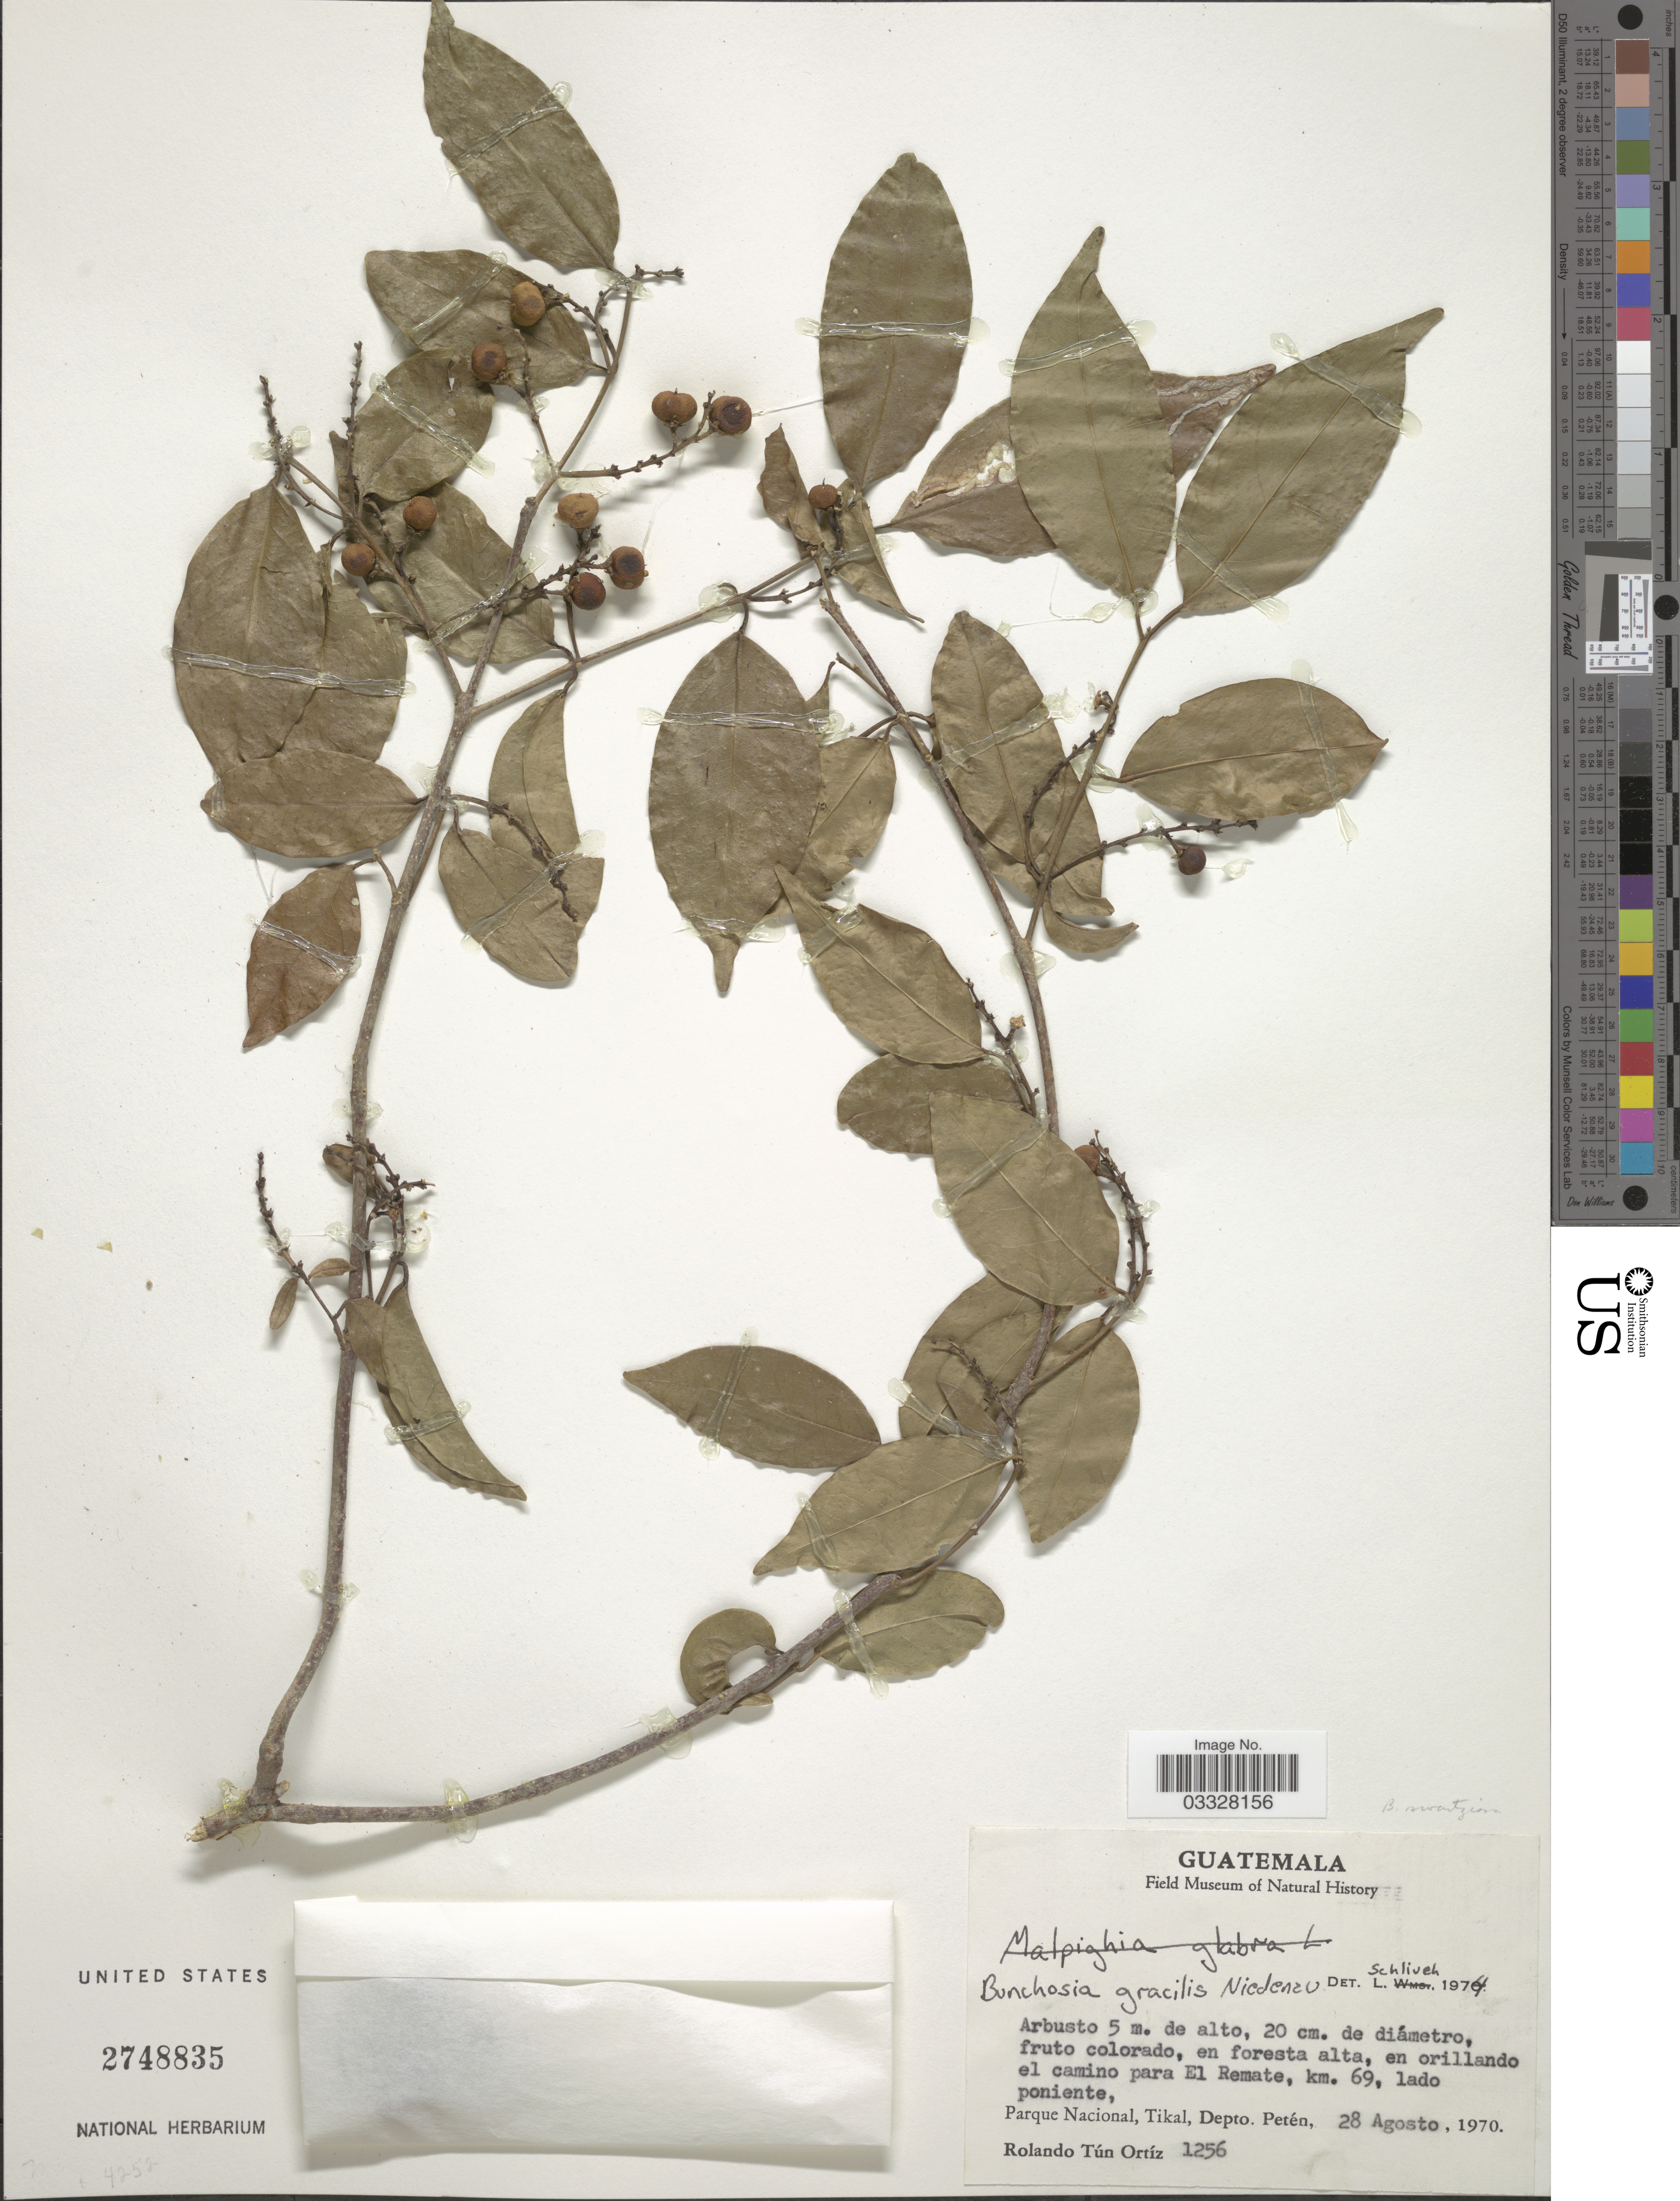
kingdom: Plantae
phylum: Tracheophyta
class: Magnoliopsida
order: Malpighiales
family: Malpighiaceae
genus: Bunchosia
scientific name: Bunchosia swartziana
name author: Griseb.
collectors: R. Tún Ortíz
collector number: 1256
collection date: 1970-08-28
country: Guatemala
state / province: El Petén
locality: En orillando el camino para El Remate, km. 69, lado poniente. Parque Nacional, Tikal, Depto. Petén.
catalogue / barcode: US 2748835